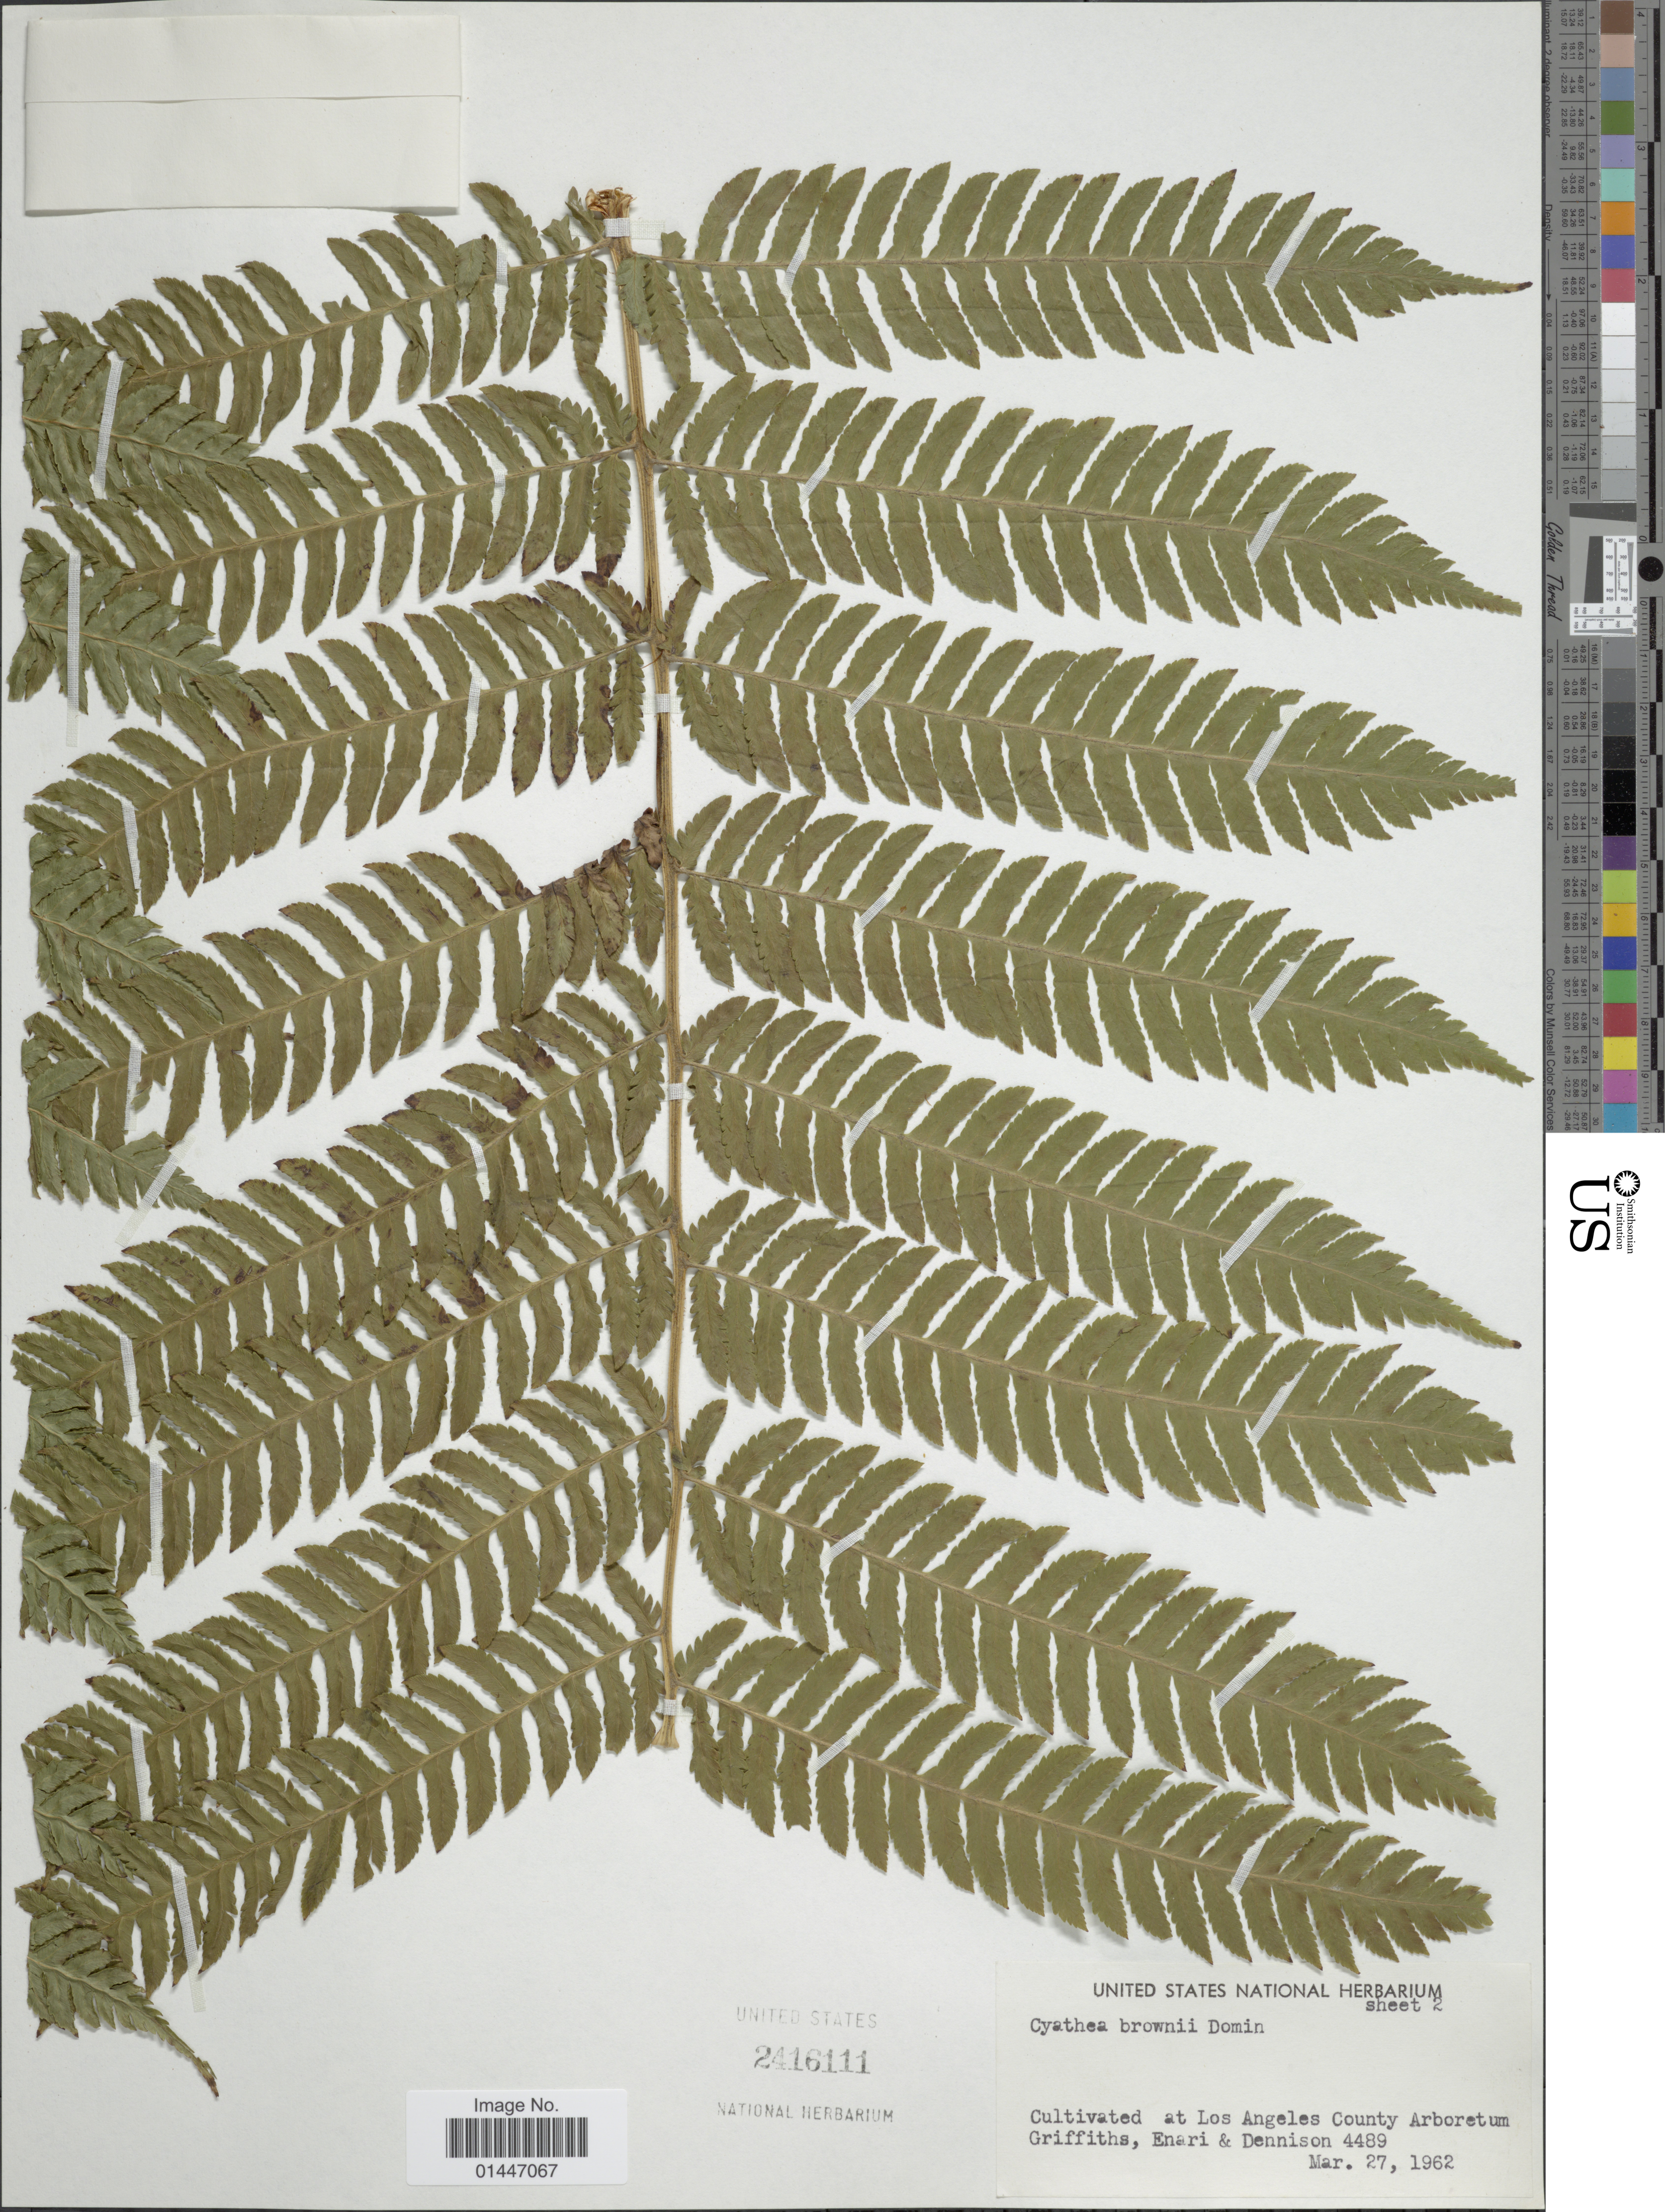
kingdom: Plantae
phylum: Tracheophyta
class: Polypodiopsida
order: Cyatheales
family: Cyatheaceae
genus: Sphaeropteris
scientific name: Sphaeropteris cooperi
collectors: A. Griffiths, L. Enari & P. Dennison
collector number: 4489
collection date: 1962-03-27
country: United States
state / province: California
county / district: Los Angeles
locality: Los Angeles County Arboretum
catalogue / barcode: US 2416111